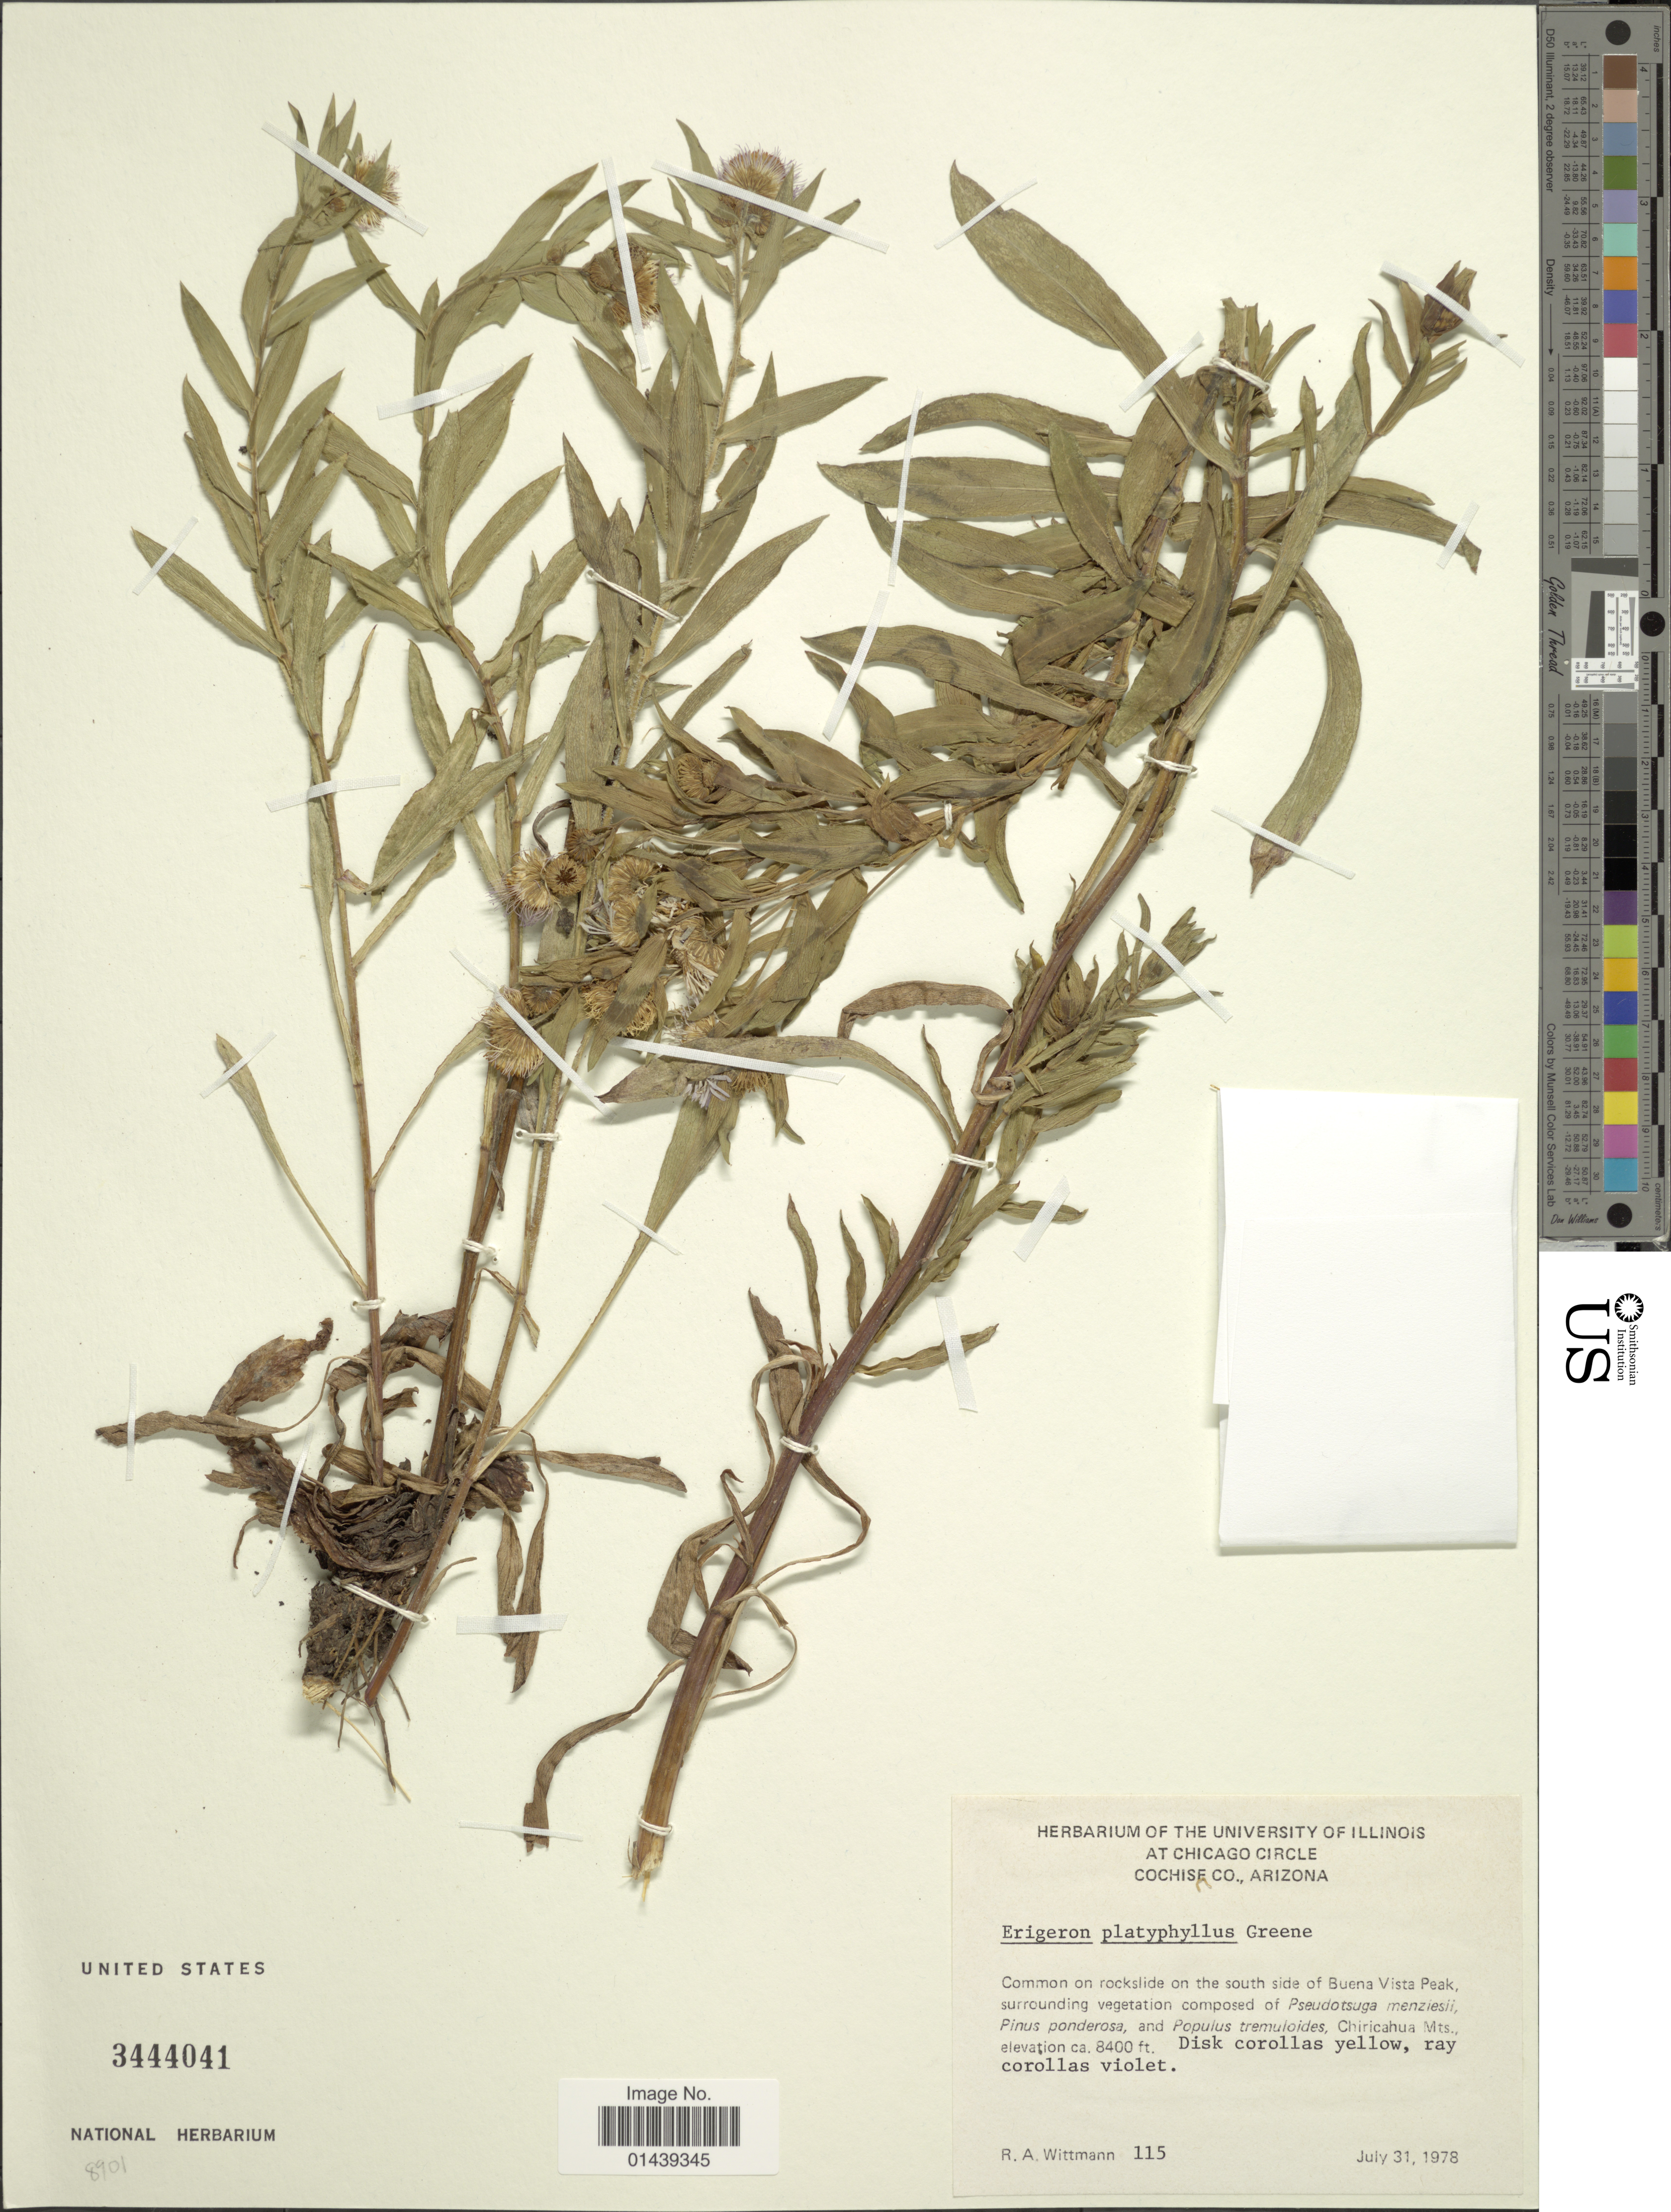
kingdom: Plantae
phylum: Tracheophyta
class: Magnoliopsida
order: Asterales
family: Asteraceae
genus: Erigeron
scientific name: Erigeron platyphyllus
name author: Greene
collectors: R. Wittmann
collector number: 115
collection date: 1978-07-31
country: United States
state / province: Arizona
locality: At Chicago Circle, Cochise Co., on the south side of Buena Vista Peak. Chiricahua Mts.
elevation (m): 2560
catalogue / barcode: US 3444041